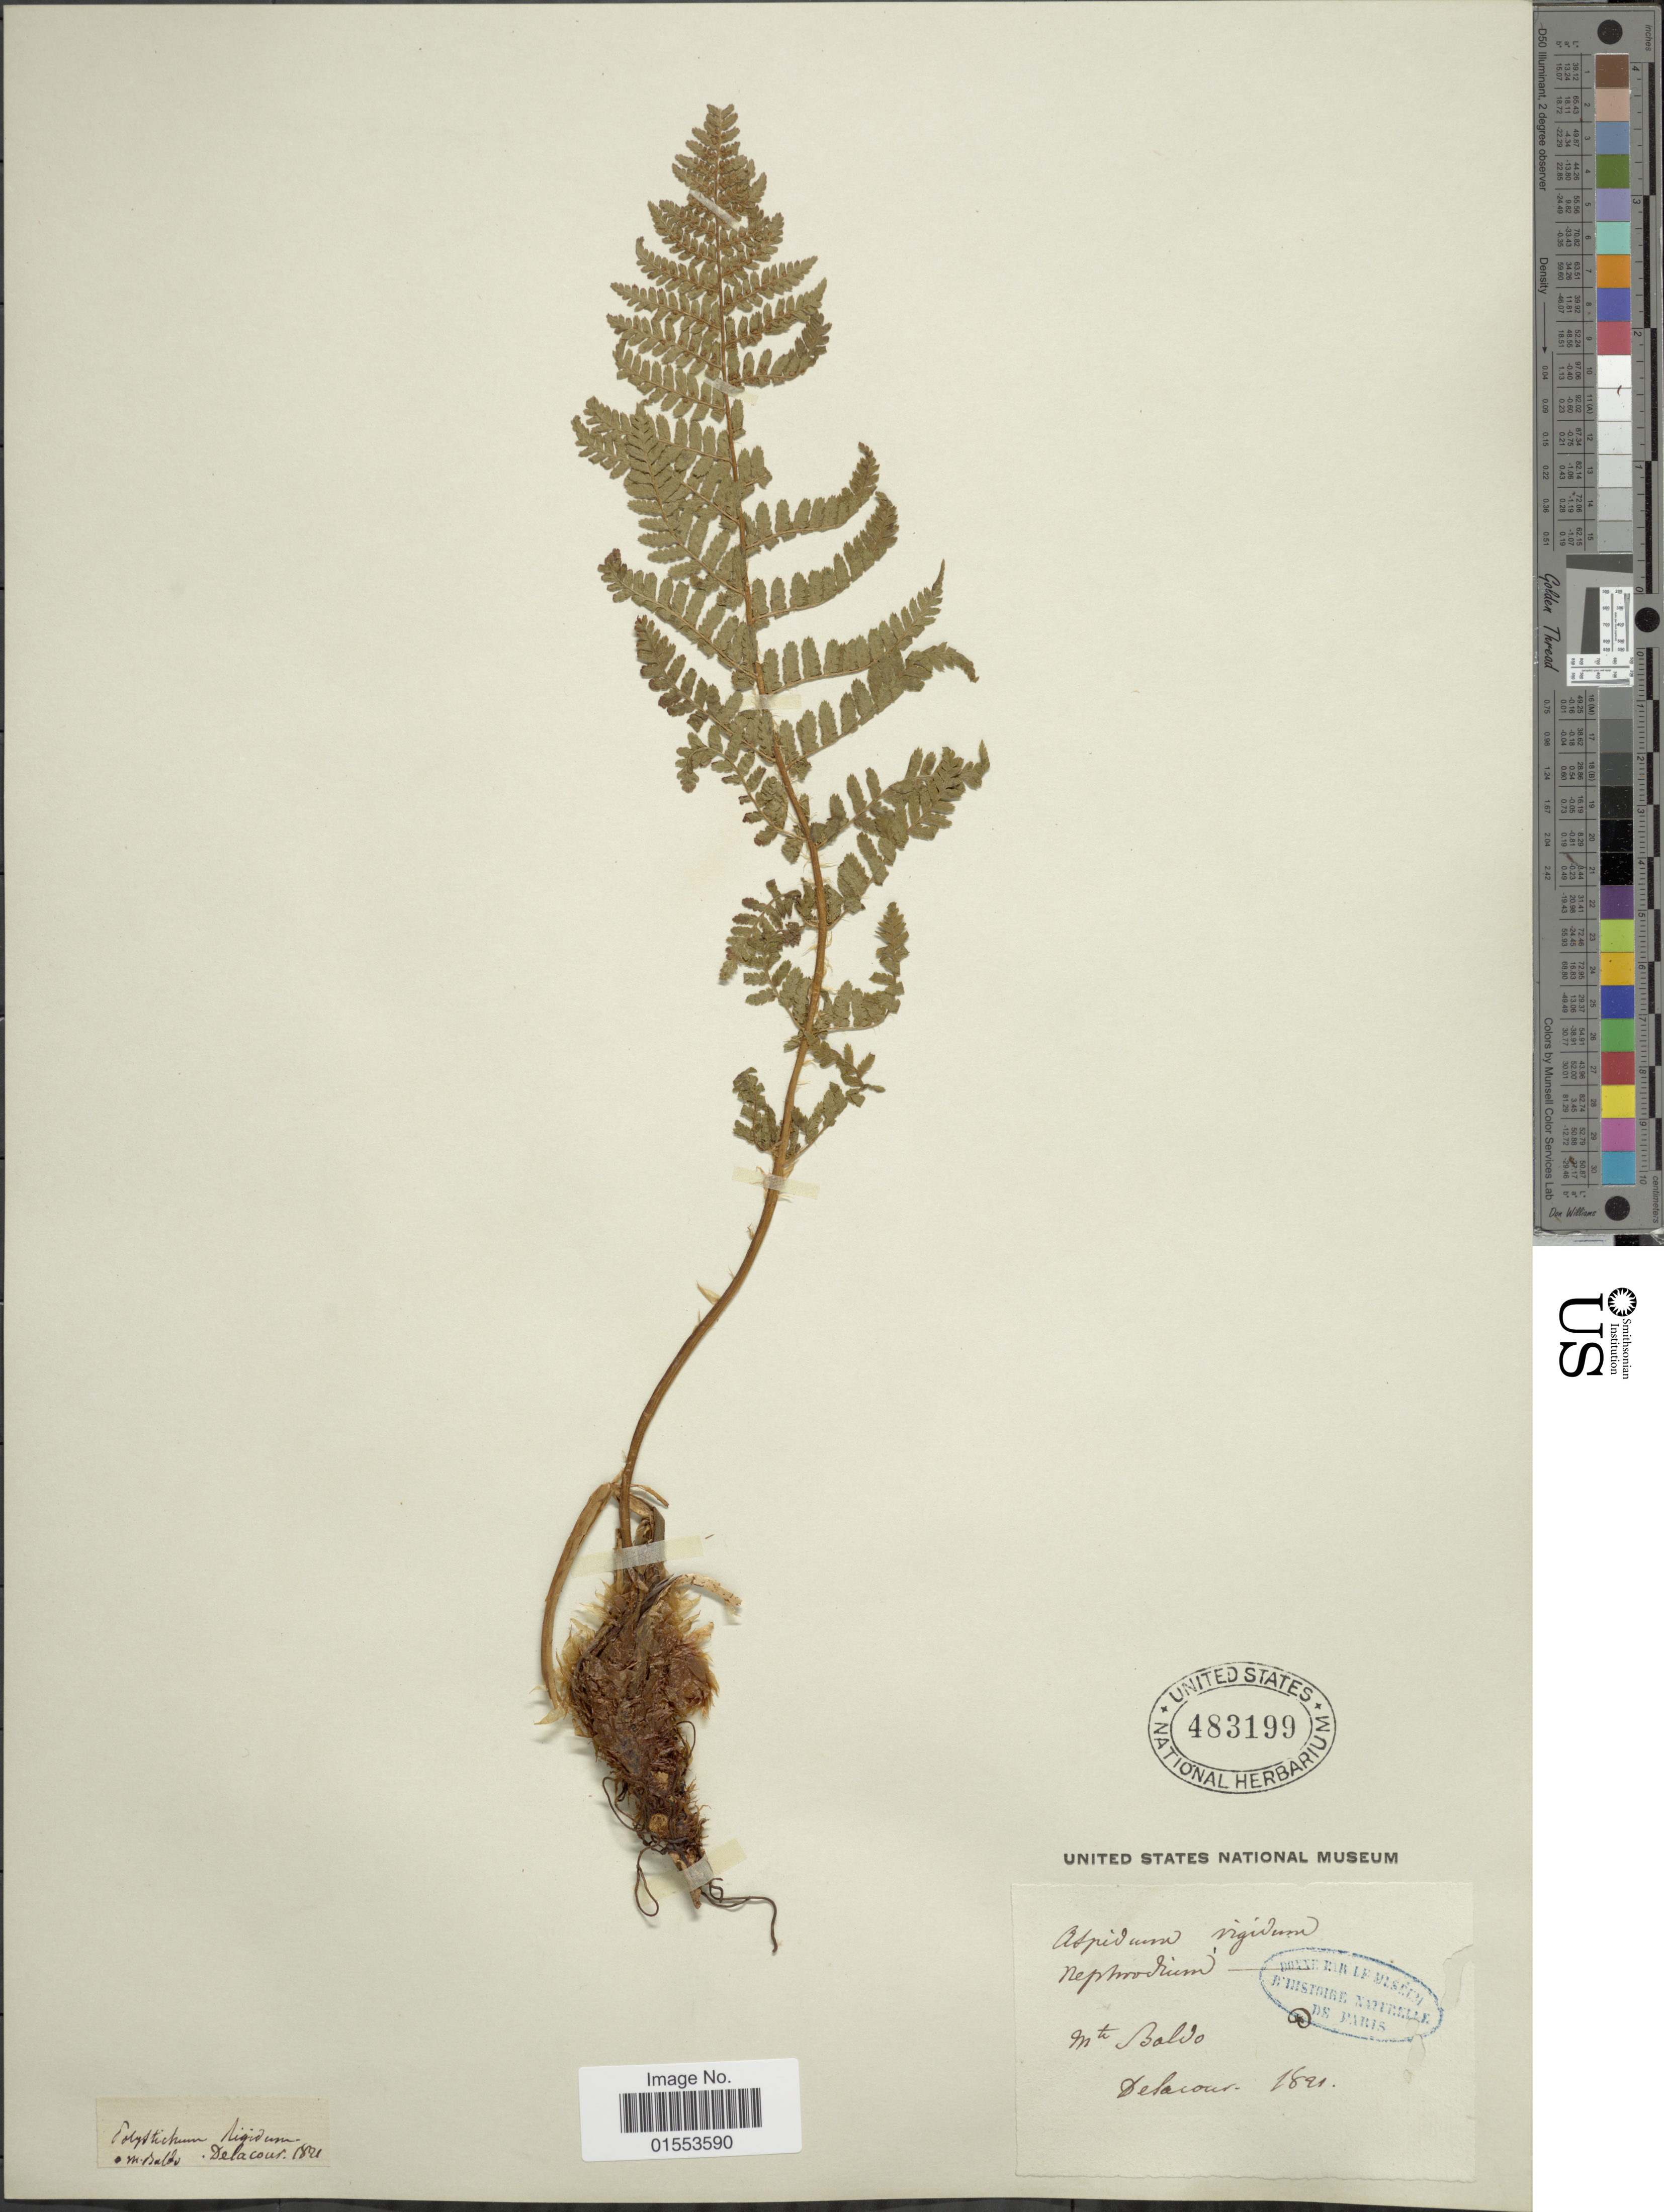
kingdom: Plantae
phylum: Tracheophyta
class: Polypodiopsida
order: Polypodiales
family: Dryopteridaceae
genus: Dryopteris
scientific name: Dryopteris rigida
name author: Underw.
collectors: M. Delacour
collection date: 1821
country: Italy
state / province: Veneto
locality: Mte Baldo.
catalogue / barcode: US 483199